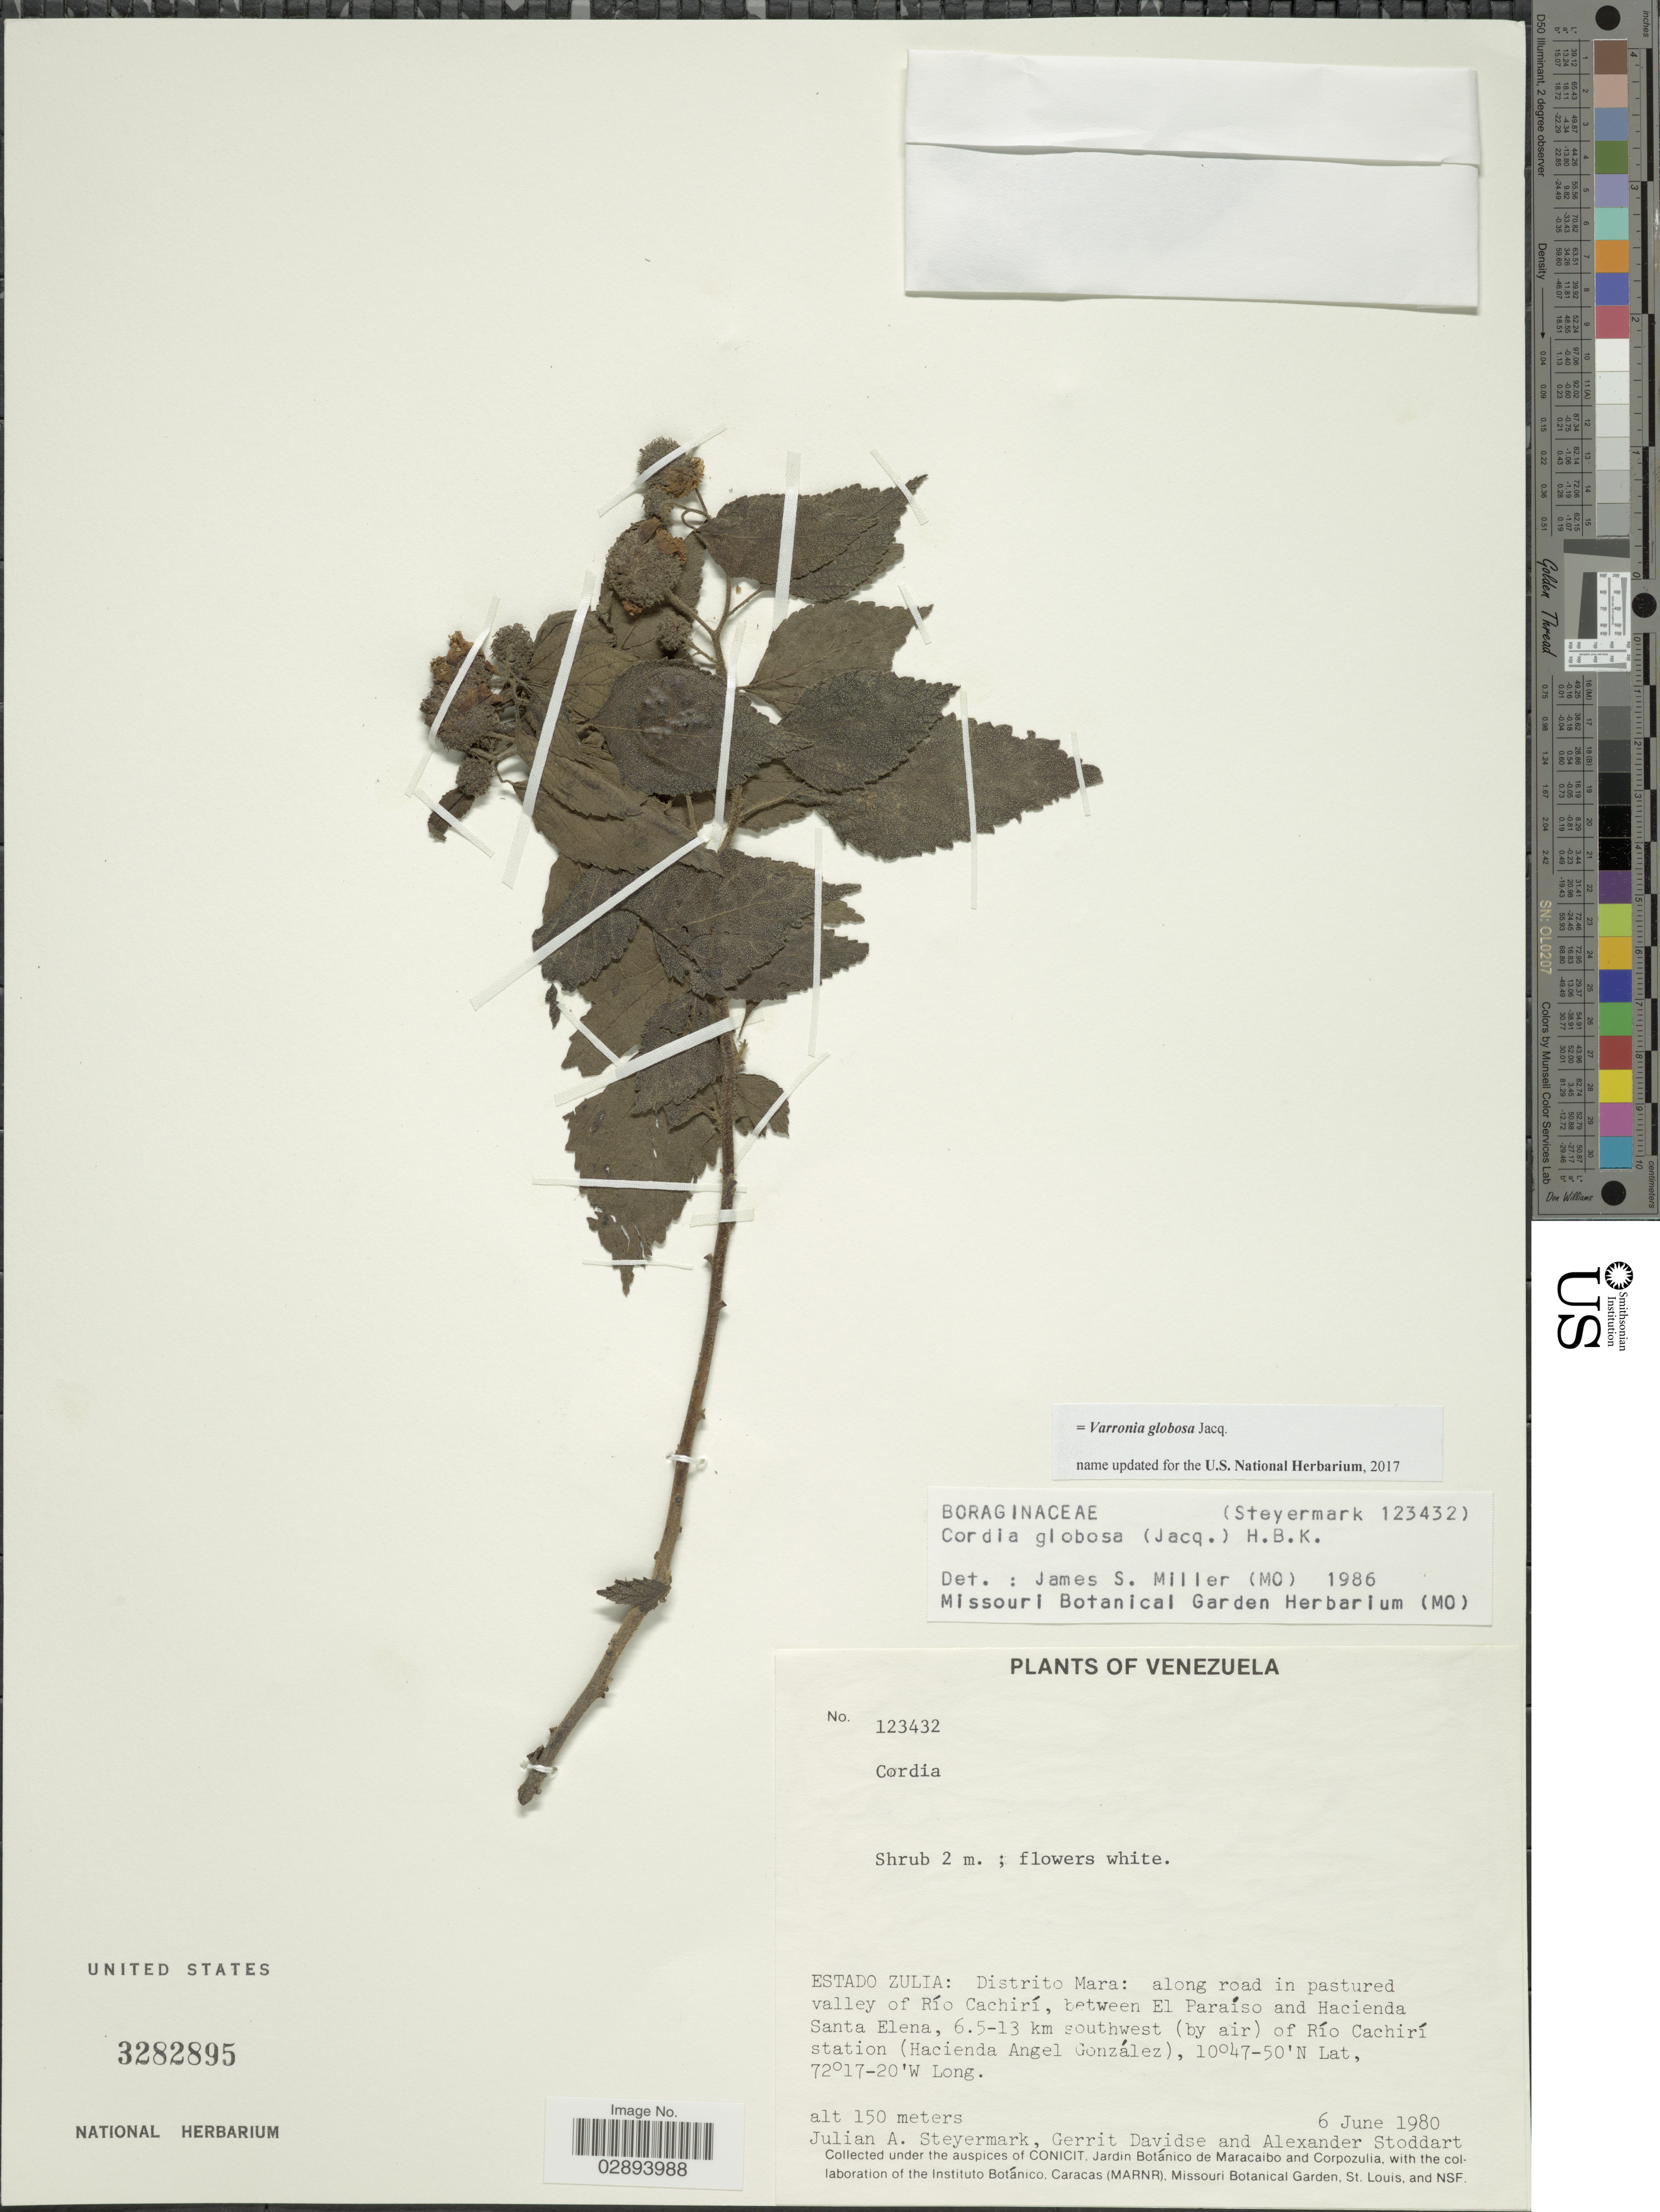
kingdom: Plantae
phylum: Tracheophyta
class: Magnoliopsida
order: Boraginales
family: Cordiaceae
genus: Varronia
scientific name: Varronia globosa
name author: Jacq.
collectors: J. Steyermark, G. Davidse & A. Stoddart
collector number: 123432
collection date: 1980-06-06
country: Venezuela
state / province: Zulia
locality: Distrito Mara, along road in pastured valley of Río Cachirí, between El Paraíso and Hacienda Santa Elena, 6.5-13km southwest (by air) of río Cachirí station (Hacienda Angel González).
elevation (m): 150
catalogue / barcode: US 3282895